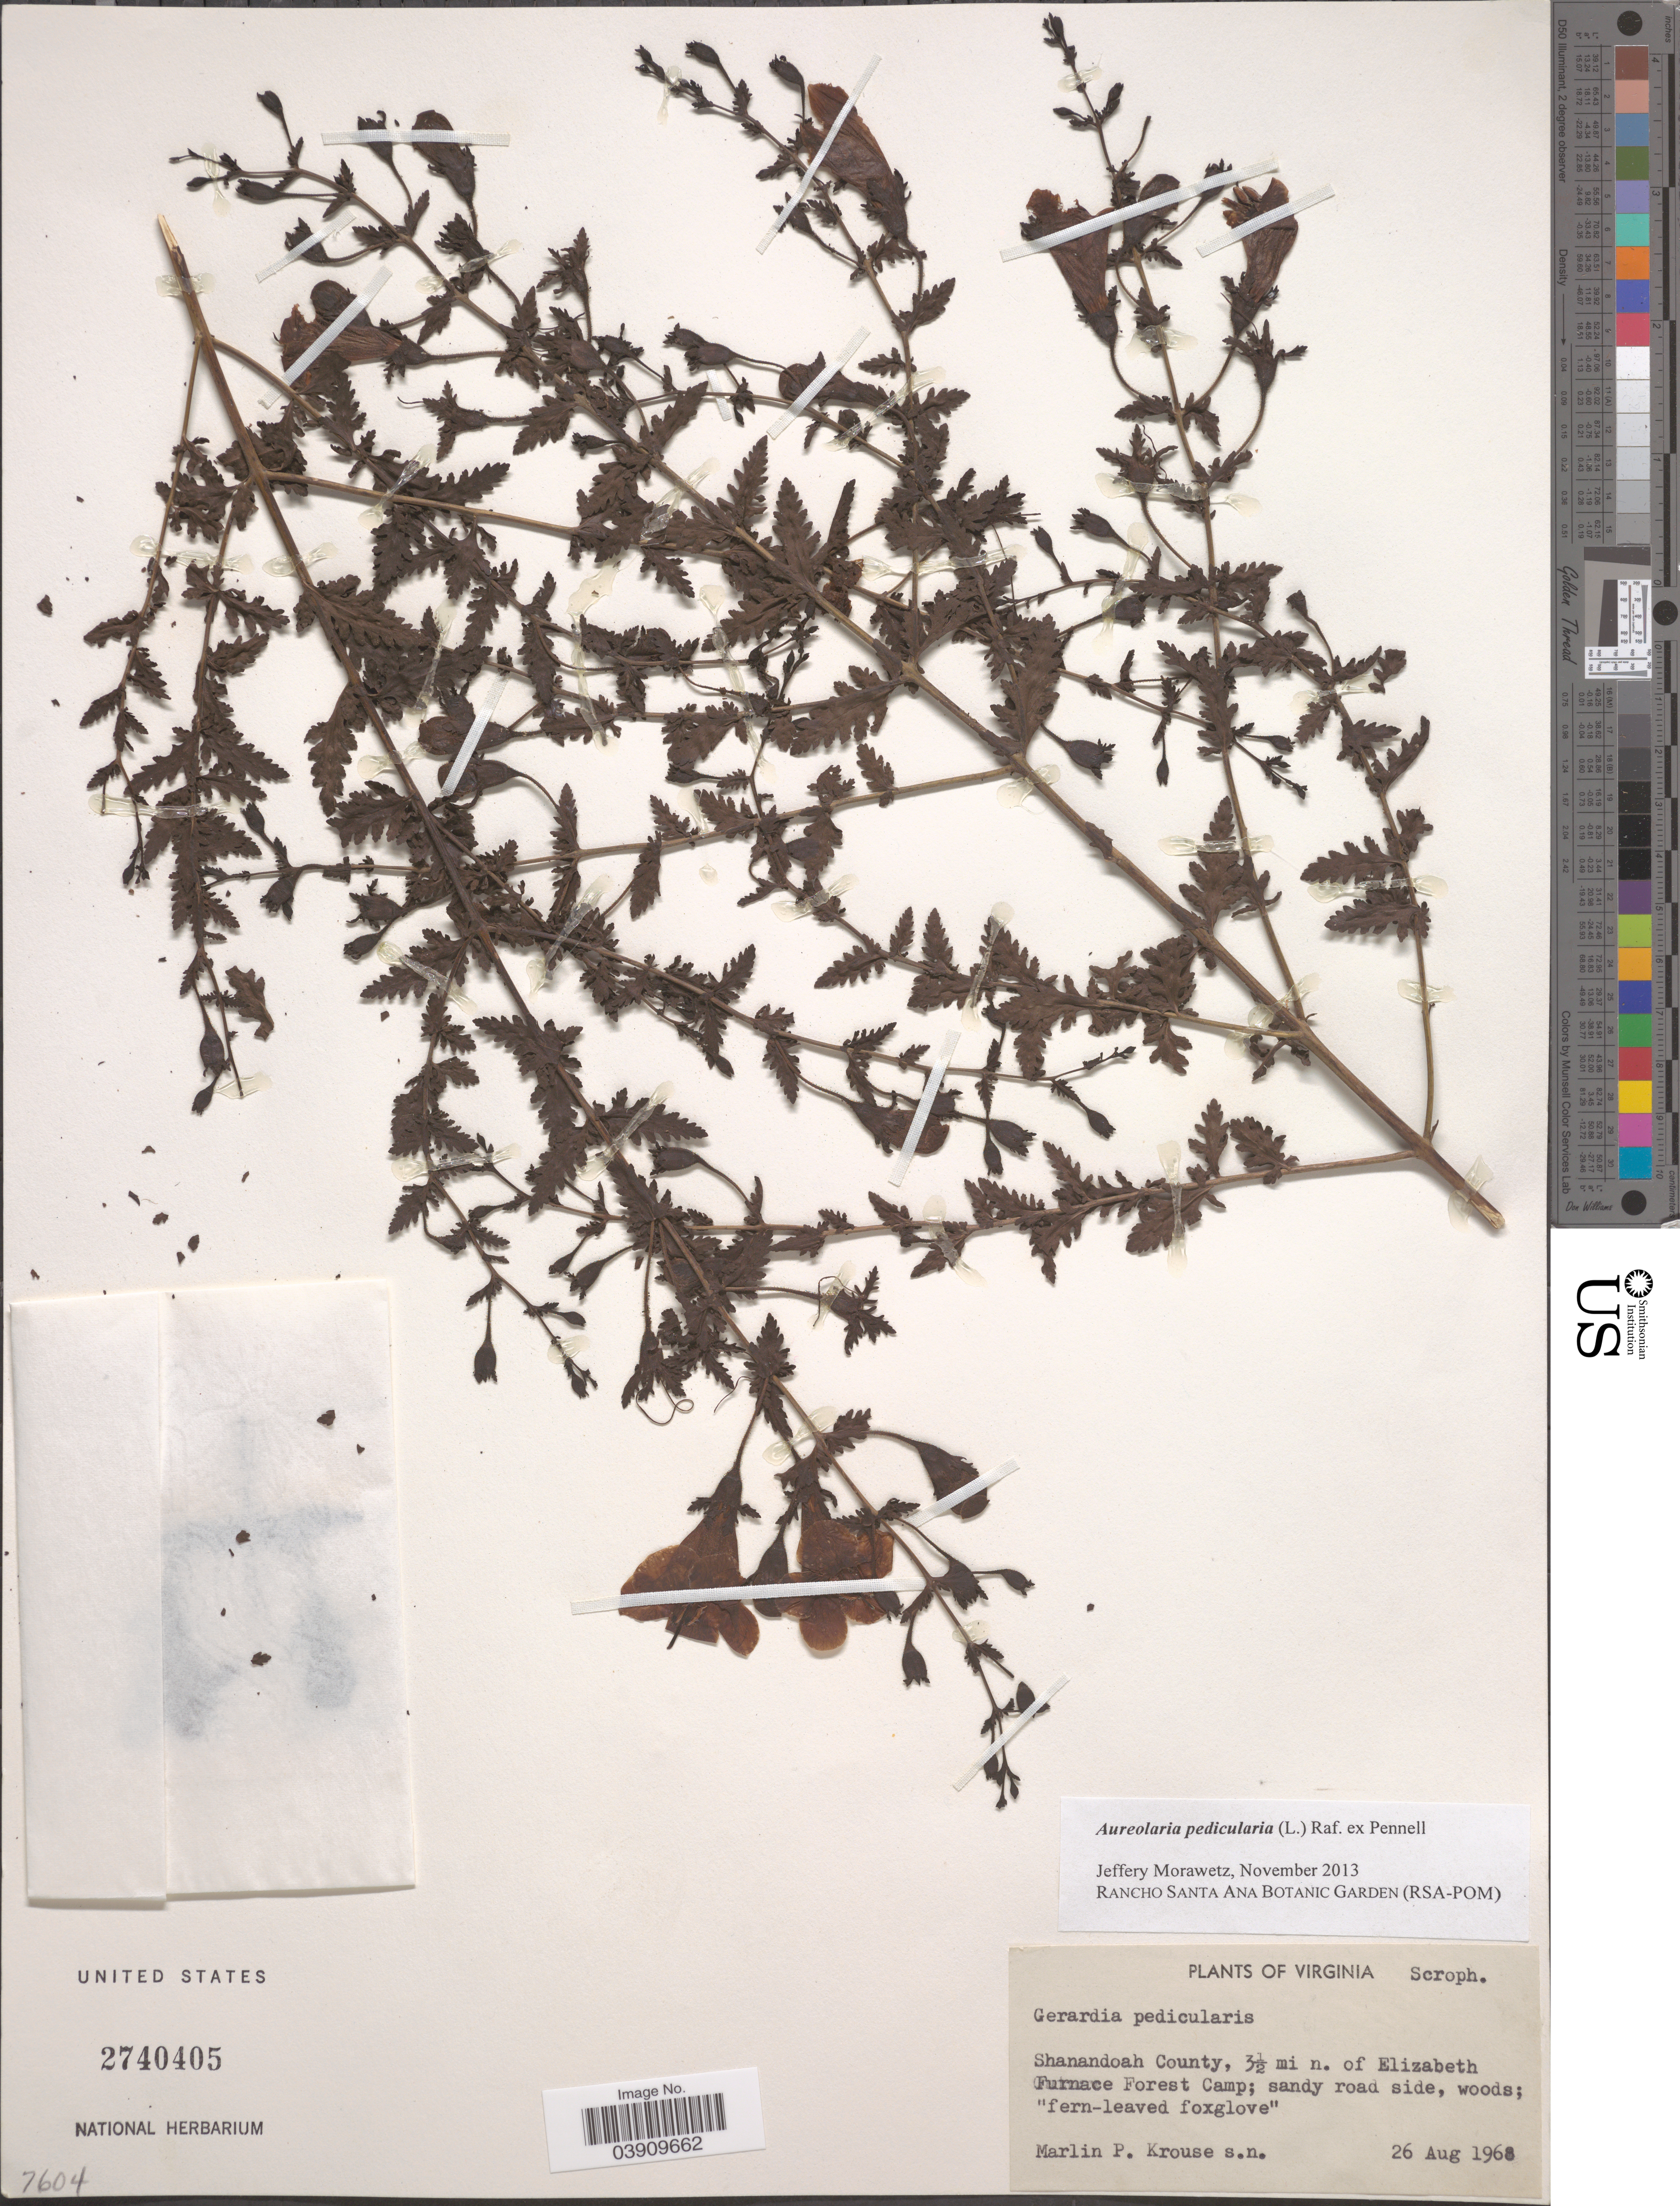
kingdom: Plantae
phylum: Tracheophyta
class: Magnoliopsida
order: Lamiales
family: Orobanchaceae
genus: Aureolaria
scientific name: Aureolaria pedicularia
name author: (L.) Raf. ex Farw.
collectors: M. Krouse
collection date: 1968-08-26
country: United States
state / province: Virginia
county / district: Shenandoah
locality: Shenandoah County, 3½ mi n. of Elizabeth Furnace Forest Camp.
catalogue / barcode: US 2740405